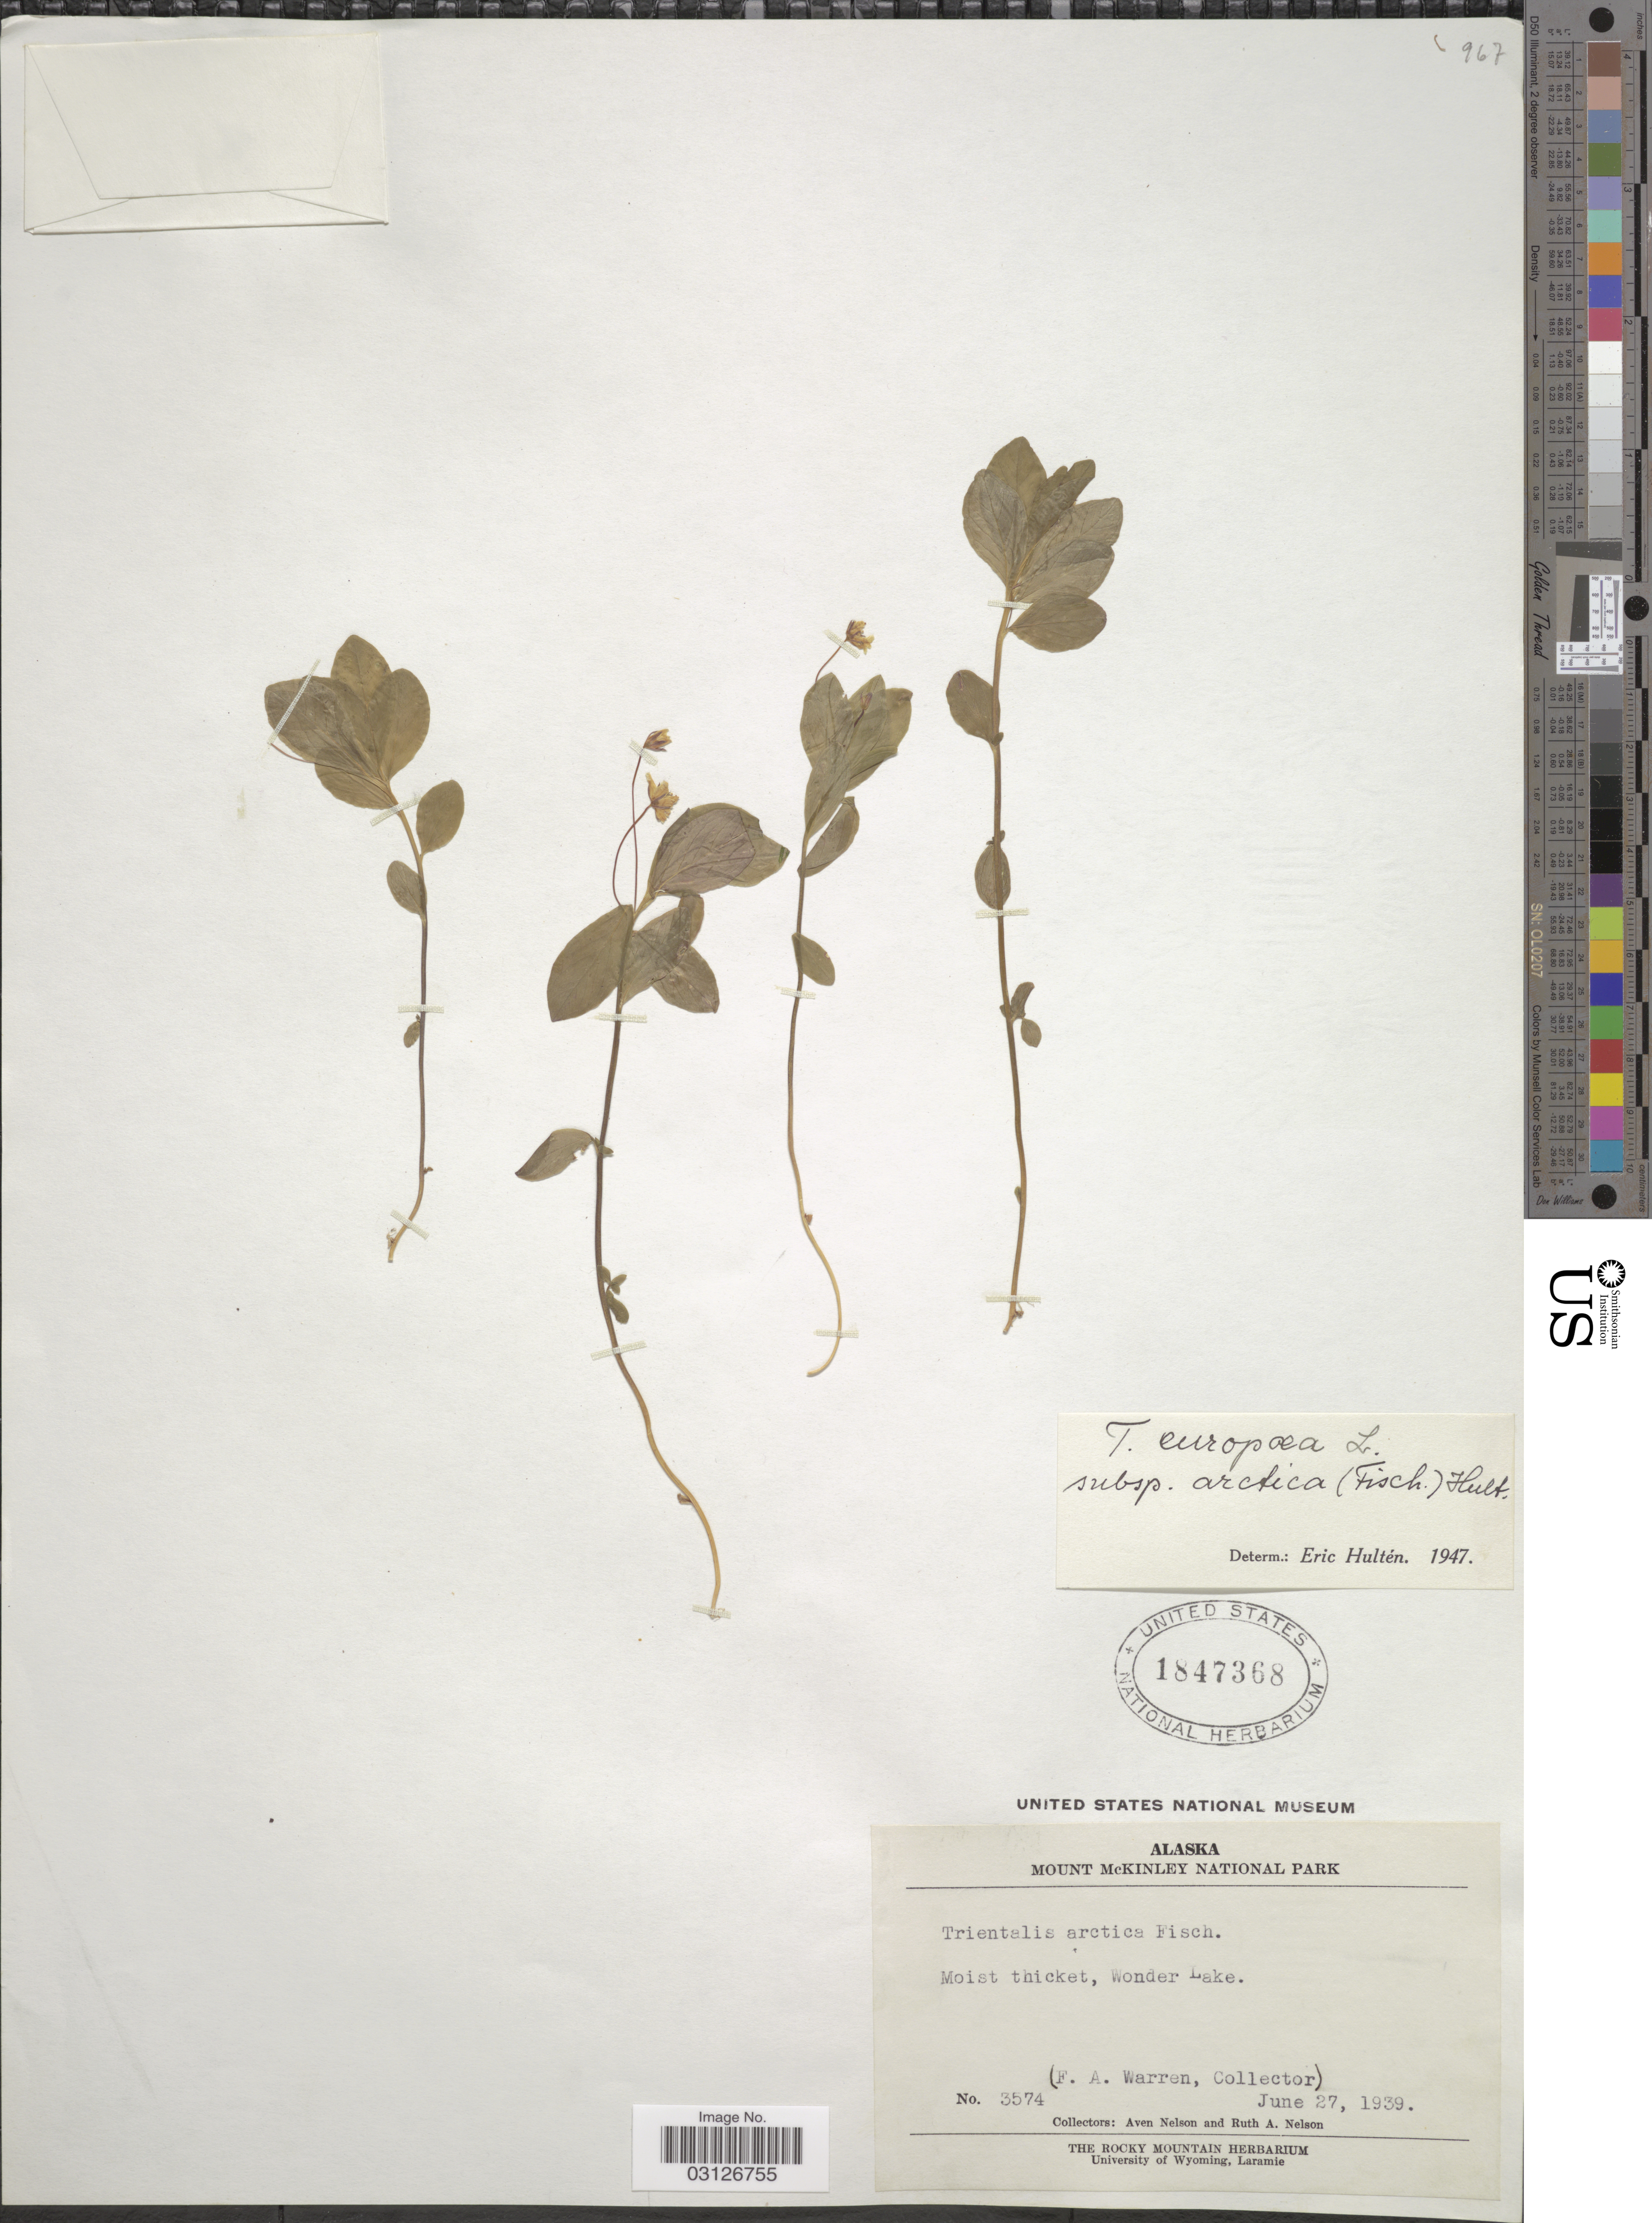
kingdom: Plantae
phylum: Tracheophyta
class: Magnoliopsida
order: Ericales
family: Primulaceae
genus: Trientalis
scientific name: Trientalis europaea subsp. arctica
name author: (Fisch. ex Hook.) Hultén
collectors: A. Nelson, R. A. Nelson & F. A. Warren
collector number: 3574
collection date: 1939-06-27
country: United States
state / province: Alaska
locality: Mount McKinley National Park. Moist thicket, Wonder Lake.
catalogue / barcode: US 1847368